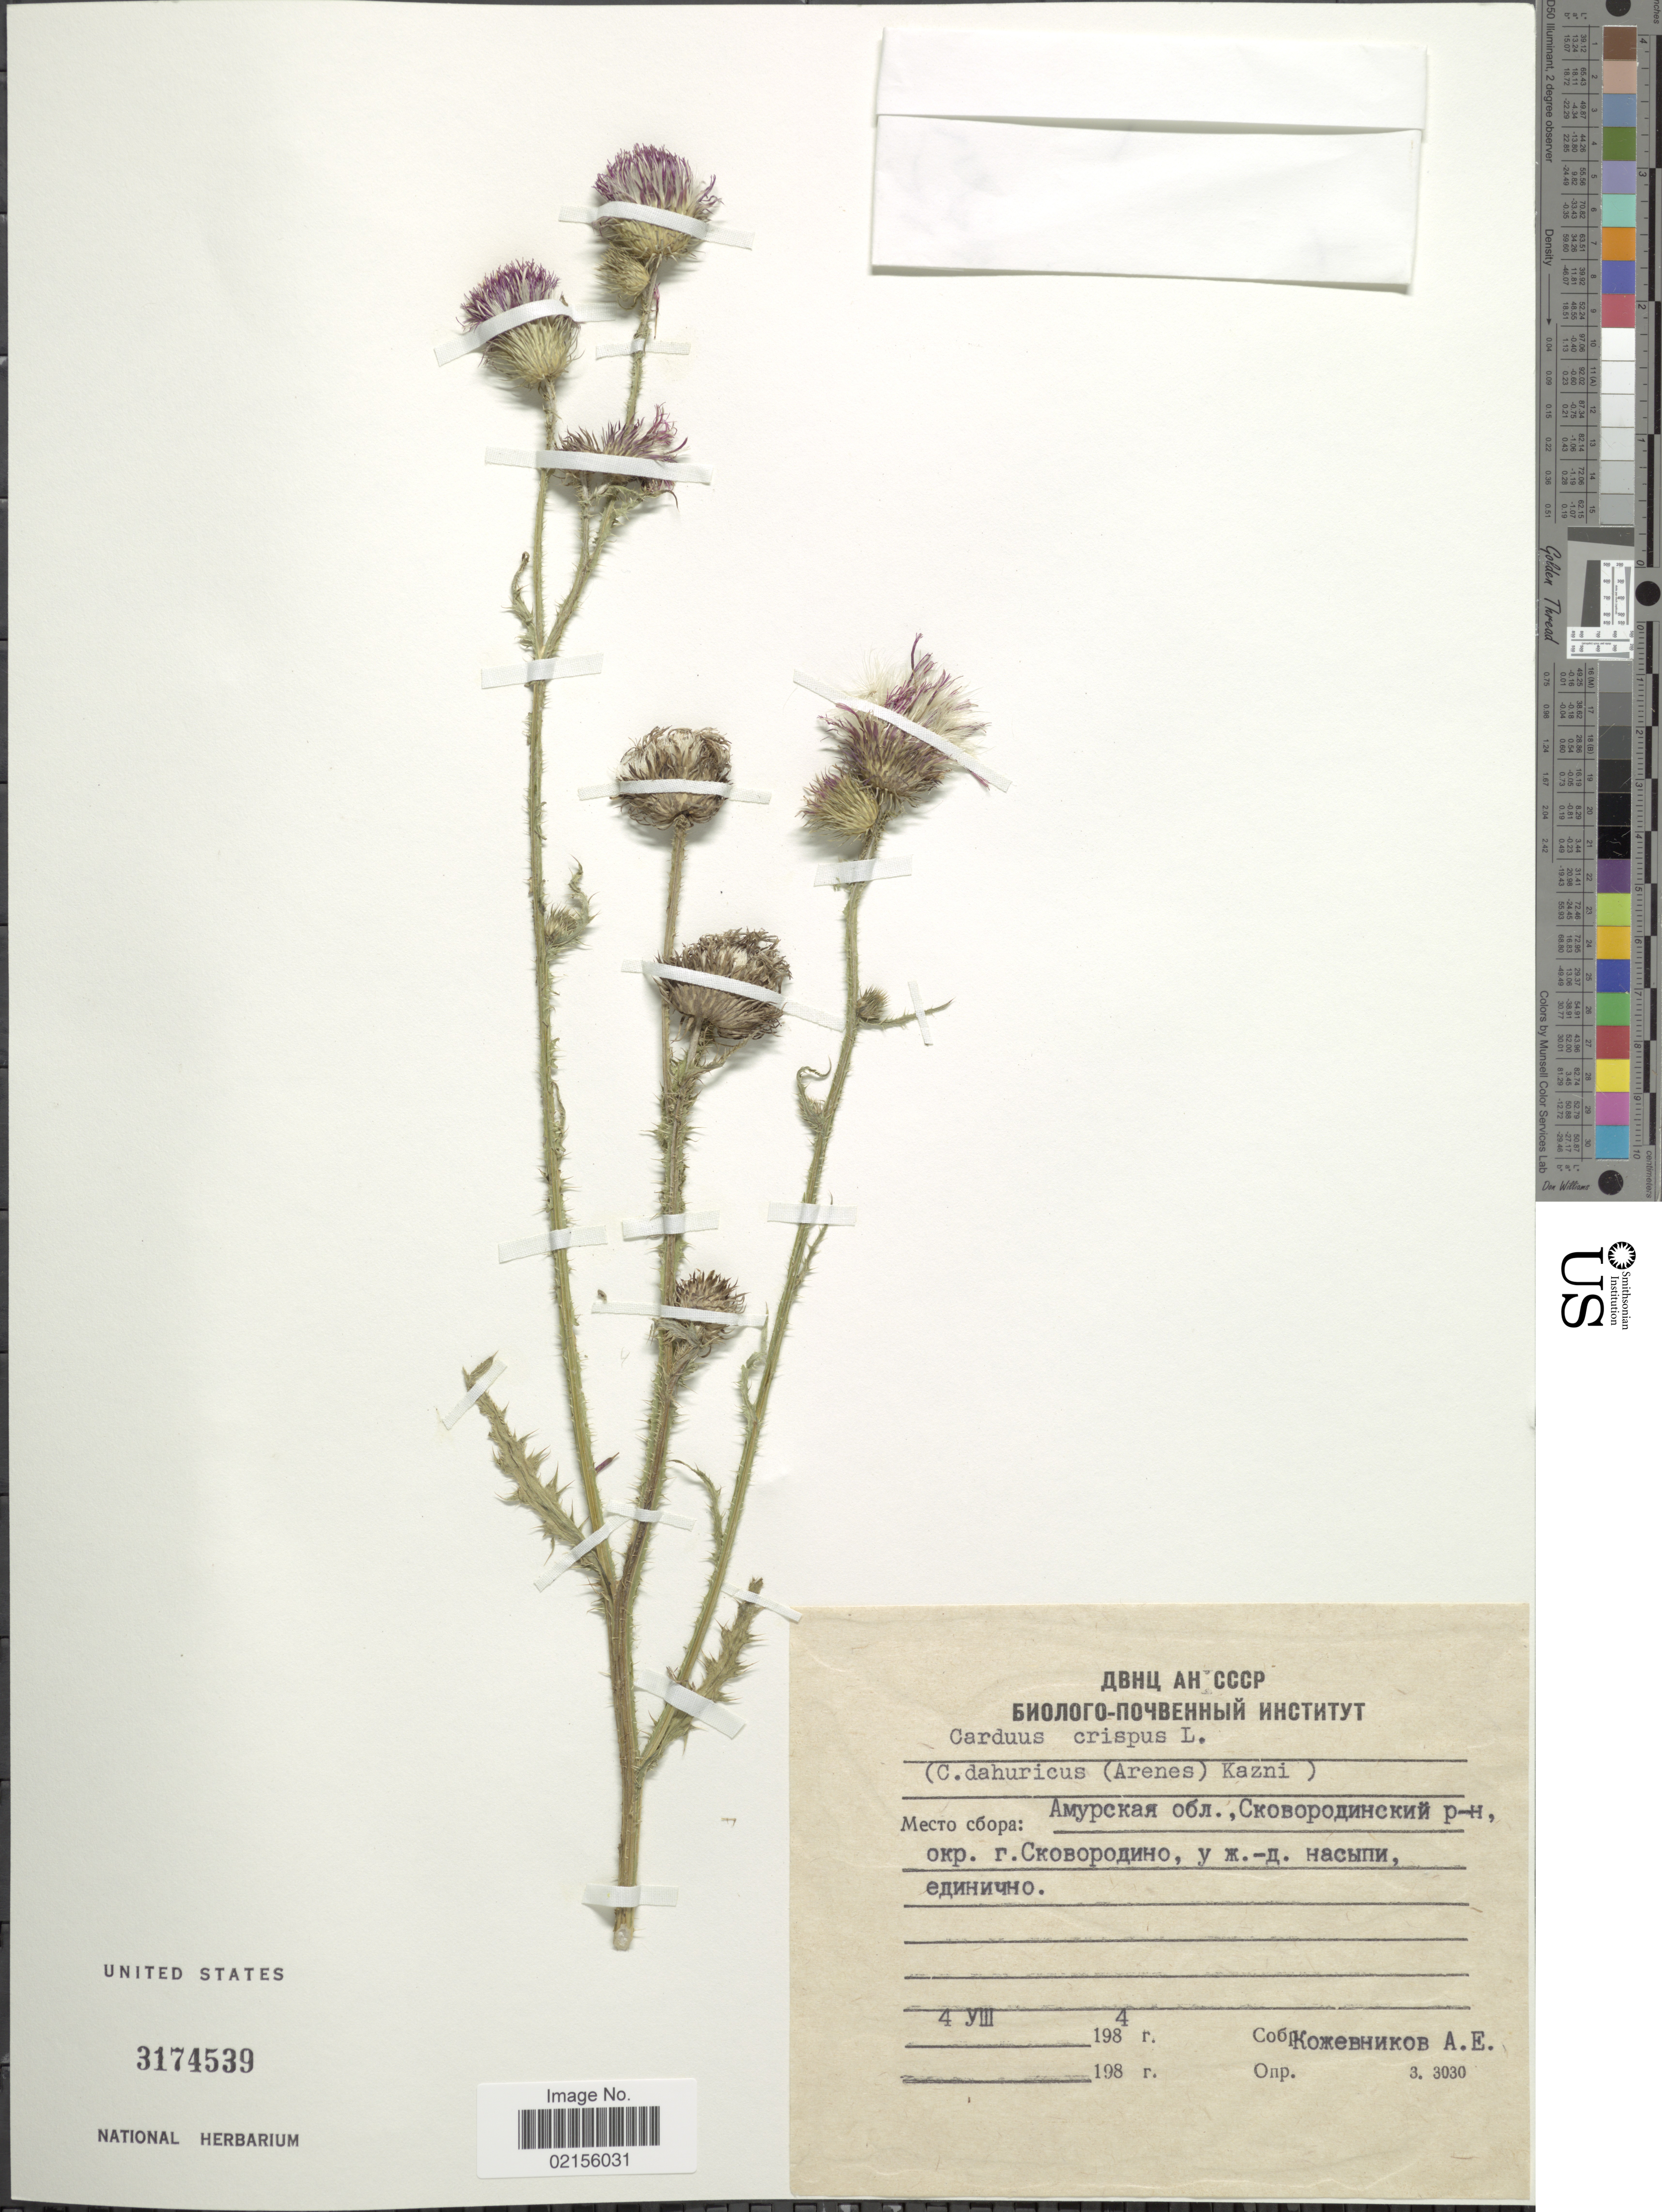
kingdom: Plantae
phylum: Tracheophyta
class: Magnoliopsida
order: Asterales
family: Asteraceae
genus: Carduus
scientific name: Carduus crispus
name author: L.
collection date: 1984-08-04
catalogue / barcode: US 3174539